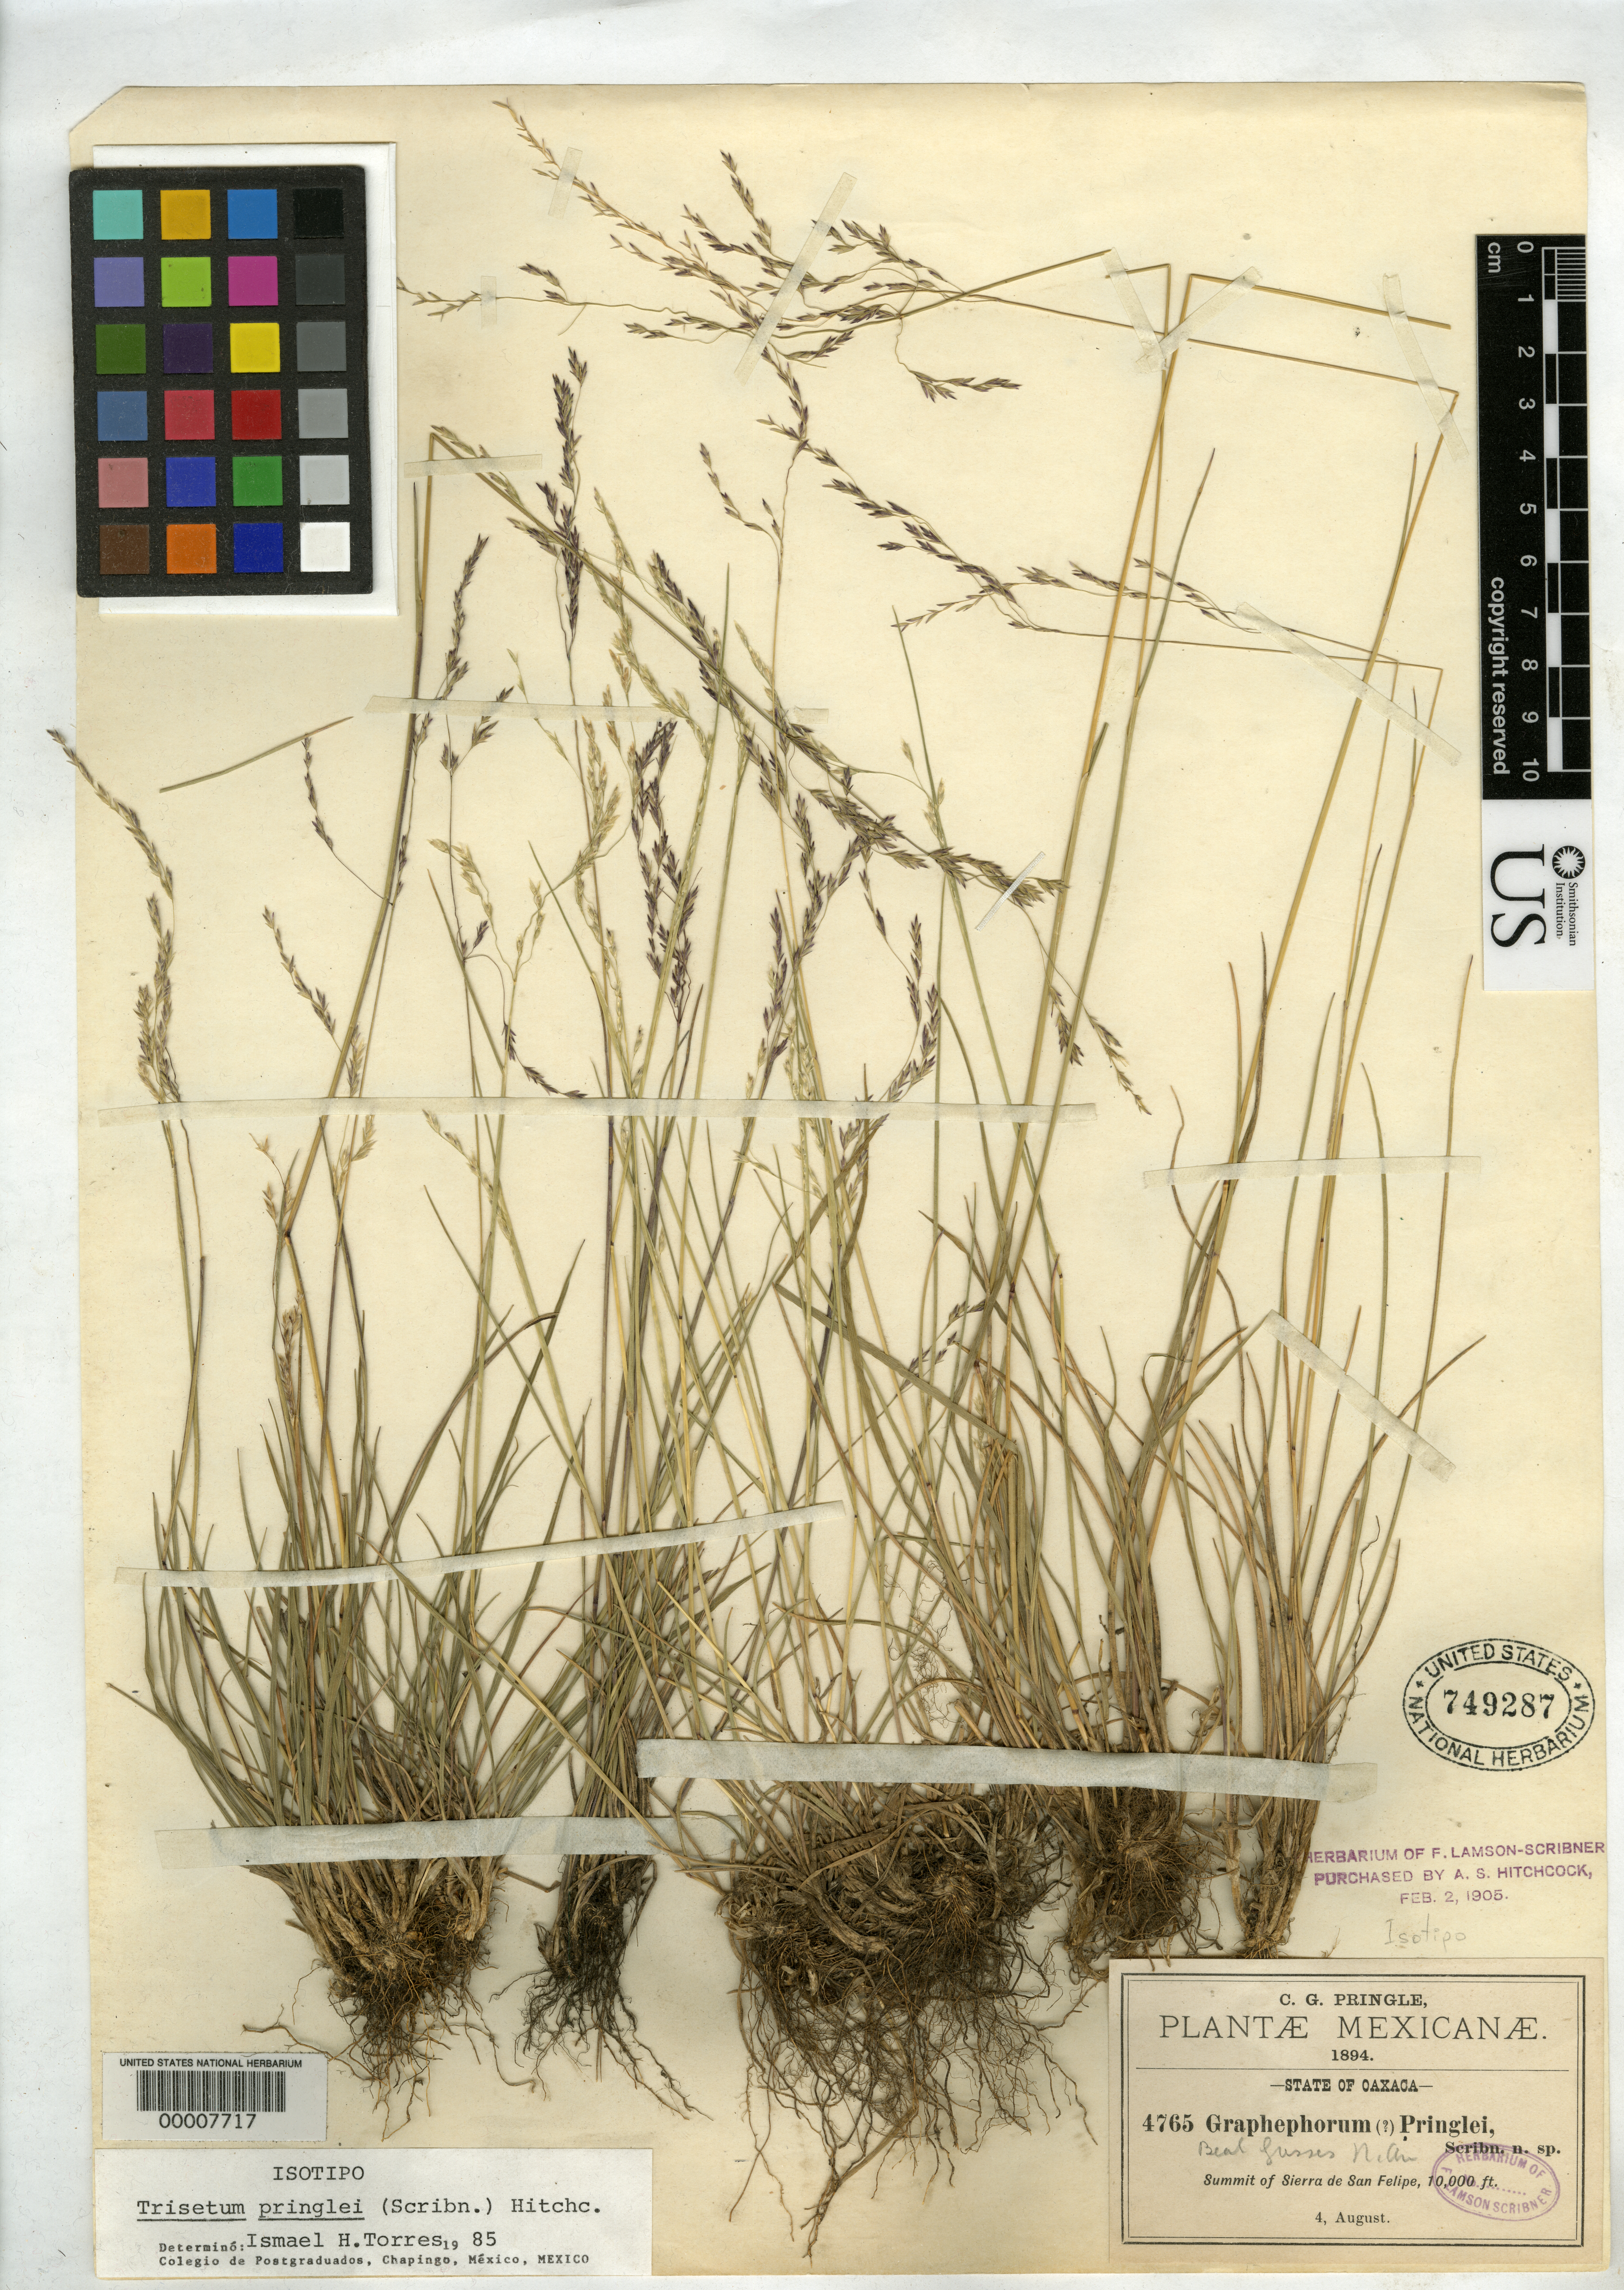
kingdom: Plantae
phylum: Tracheophyta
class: Liliopsida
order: Poales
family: Poaceae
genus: Graphephorum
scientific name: Graphephorum pringlei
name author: Scribn. ex W.J. Beal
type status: Type Collection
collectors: C. G. Pringle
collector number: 4765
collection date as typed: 04 Aug 1894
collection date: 1894-08-04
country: Mexico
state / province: Oaxaca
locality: Sierra de San Felipe.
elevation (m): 3048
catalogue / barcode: US 749287